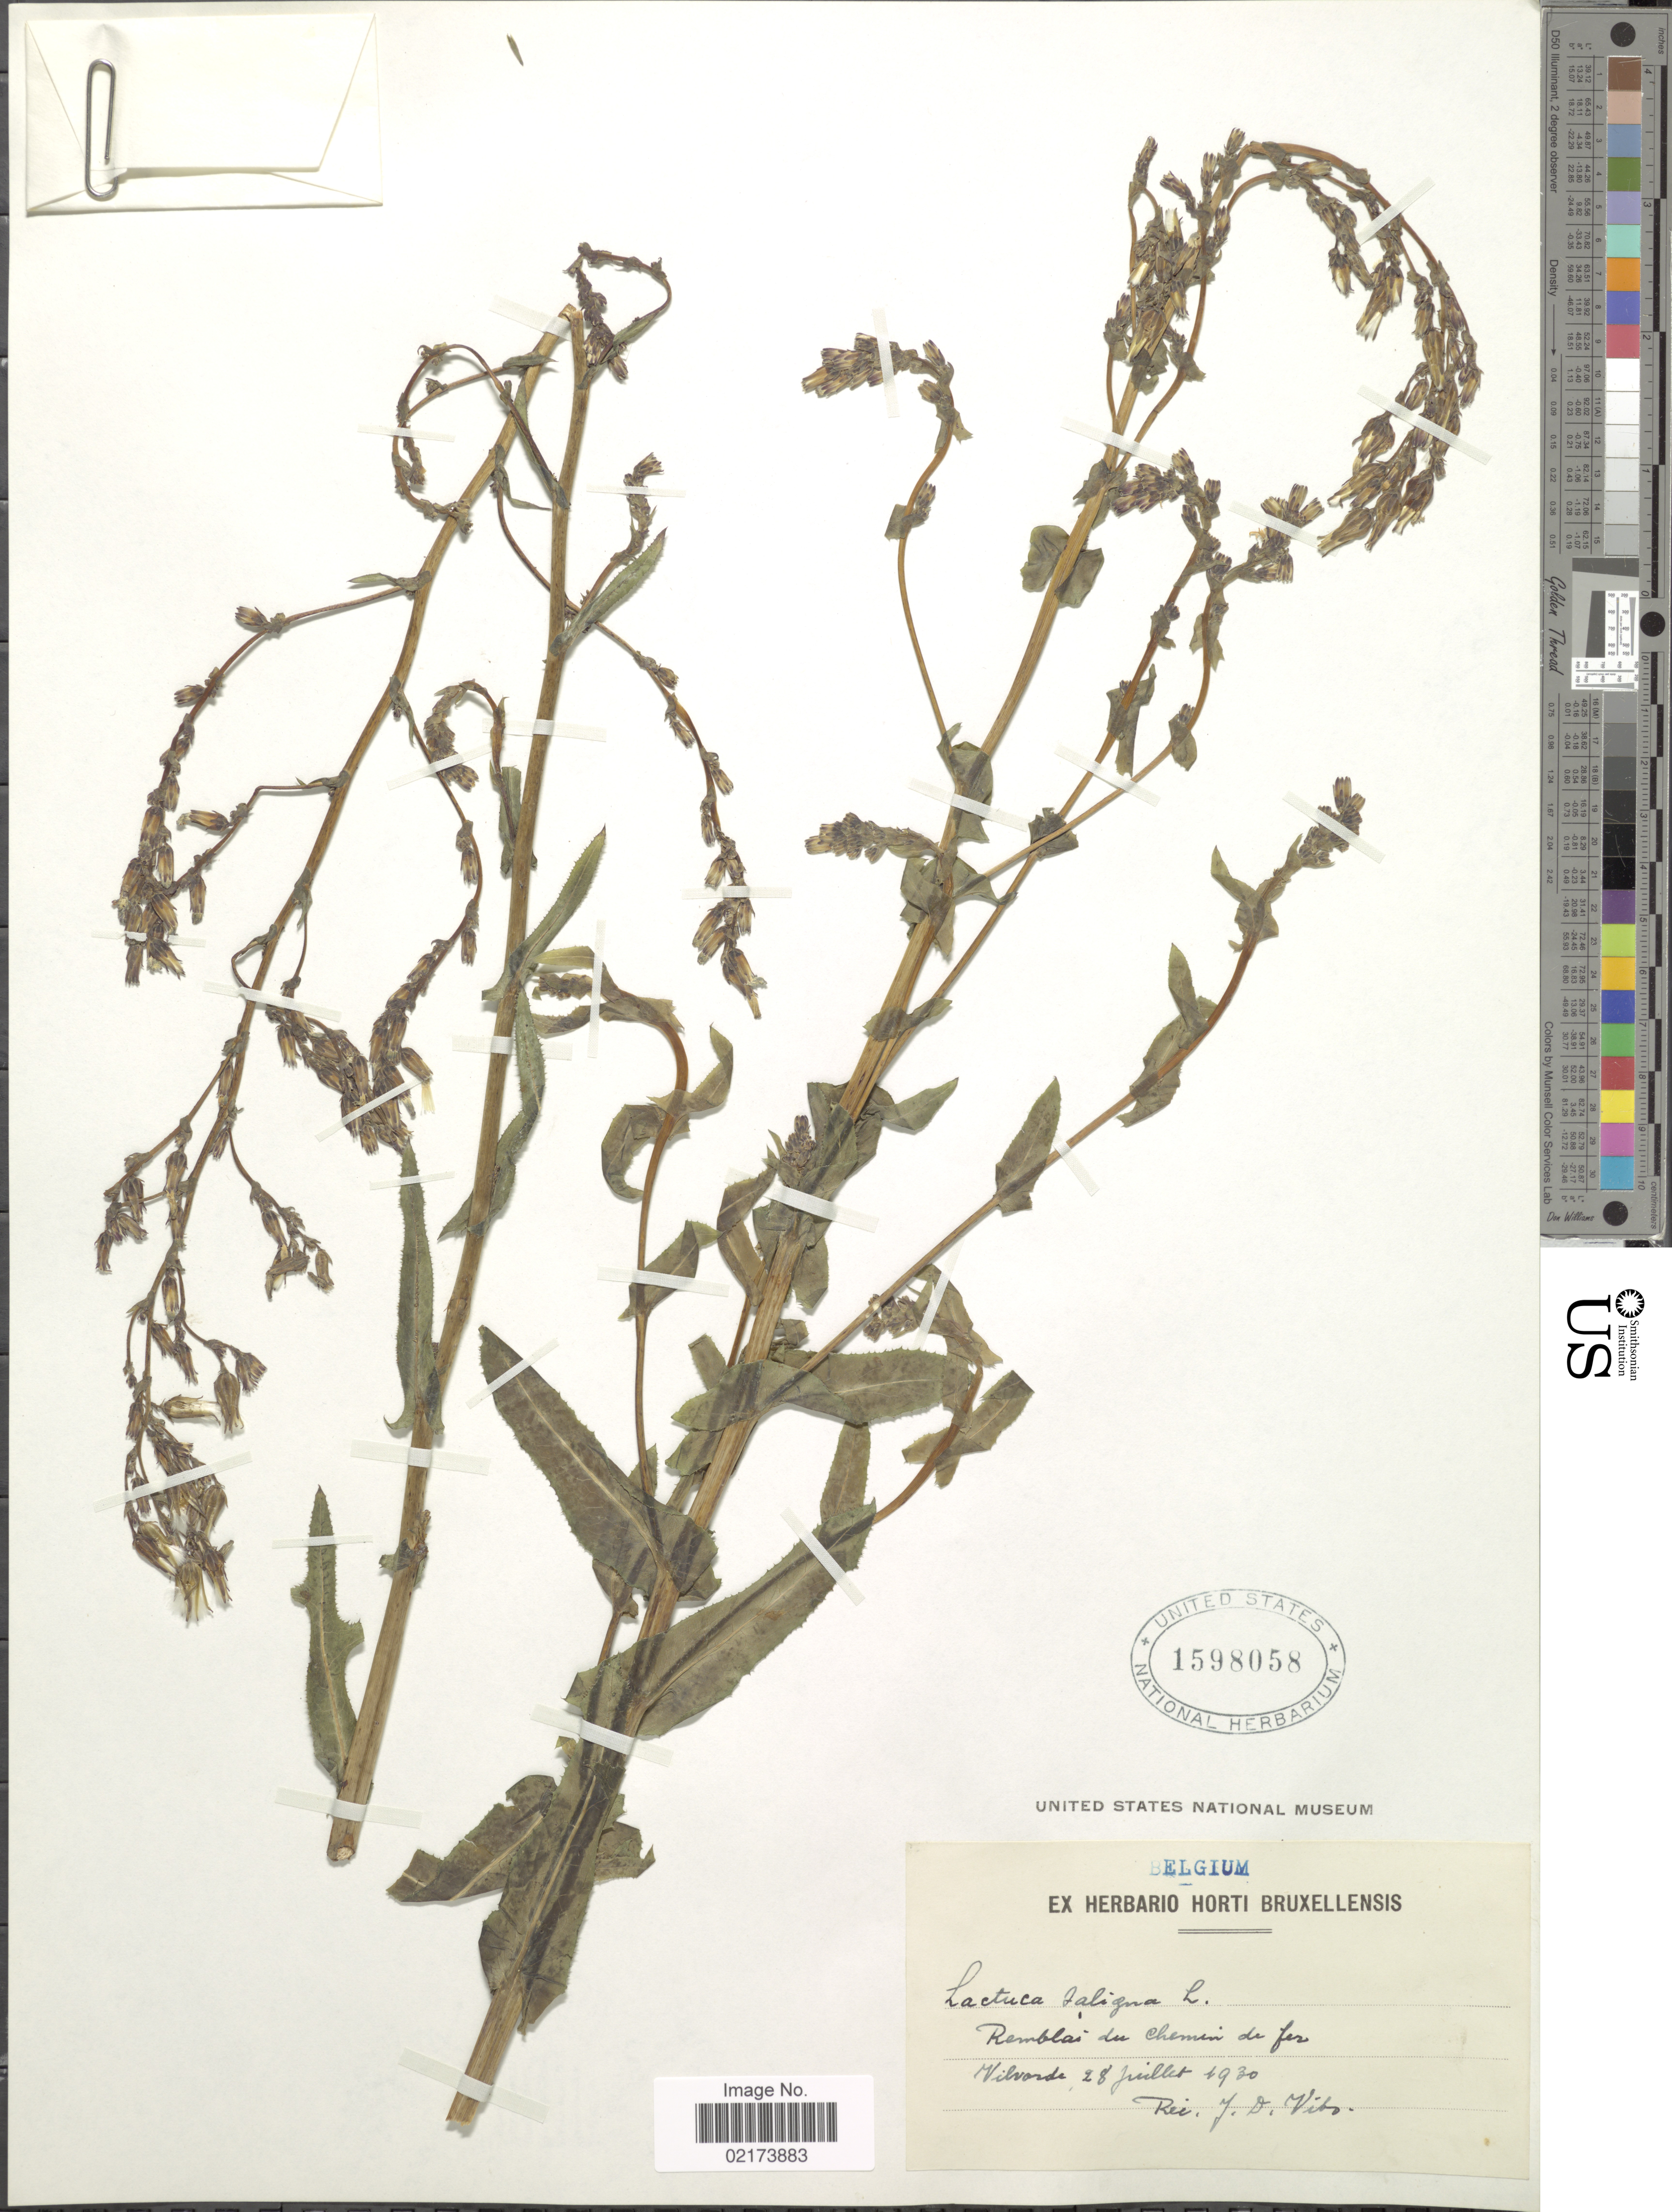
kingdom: Plantae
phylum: Tracheophyta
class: Magnoliopsida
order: Asterales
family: Asteraceae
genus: Lactuca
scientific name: Lactuca saligna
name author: L.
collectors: ex herb. Horti Bruxellensis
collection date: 1930-07-28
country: Belgium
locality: Remblai du Chemin de fer Vilvorde [interpreted]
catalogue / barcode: US 1598058